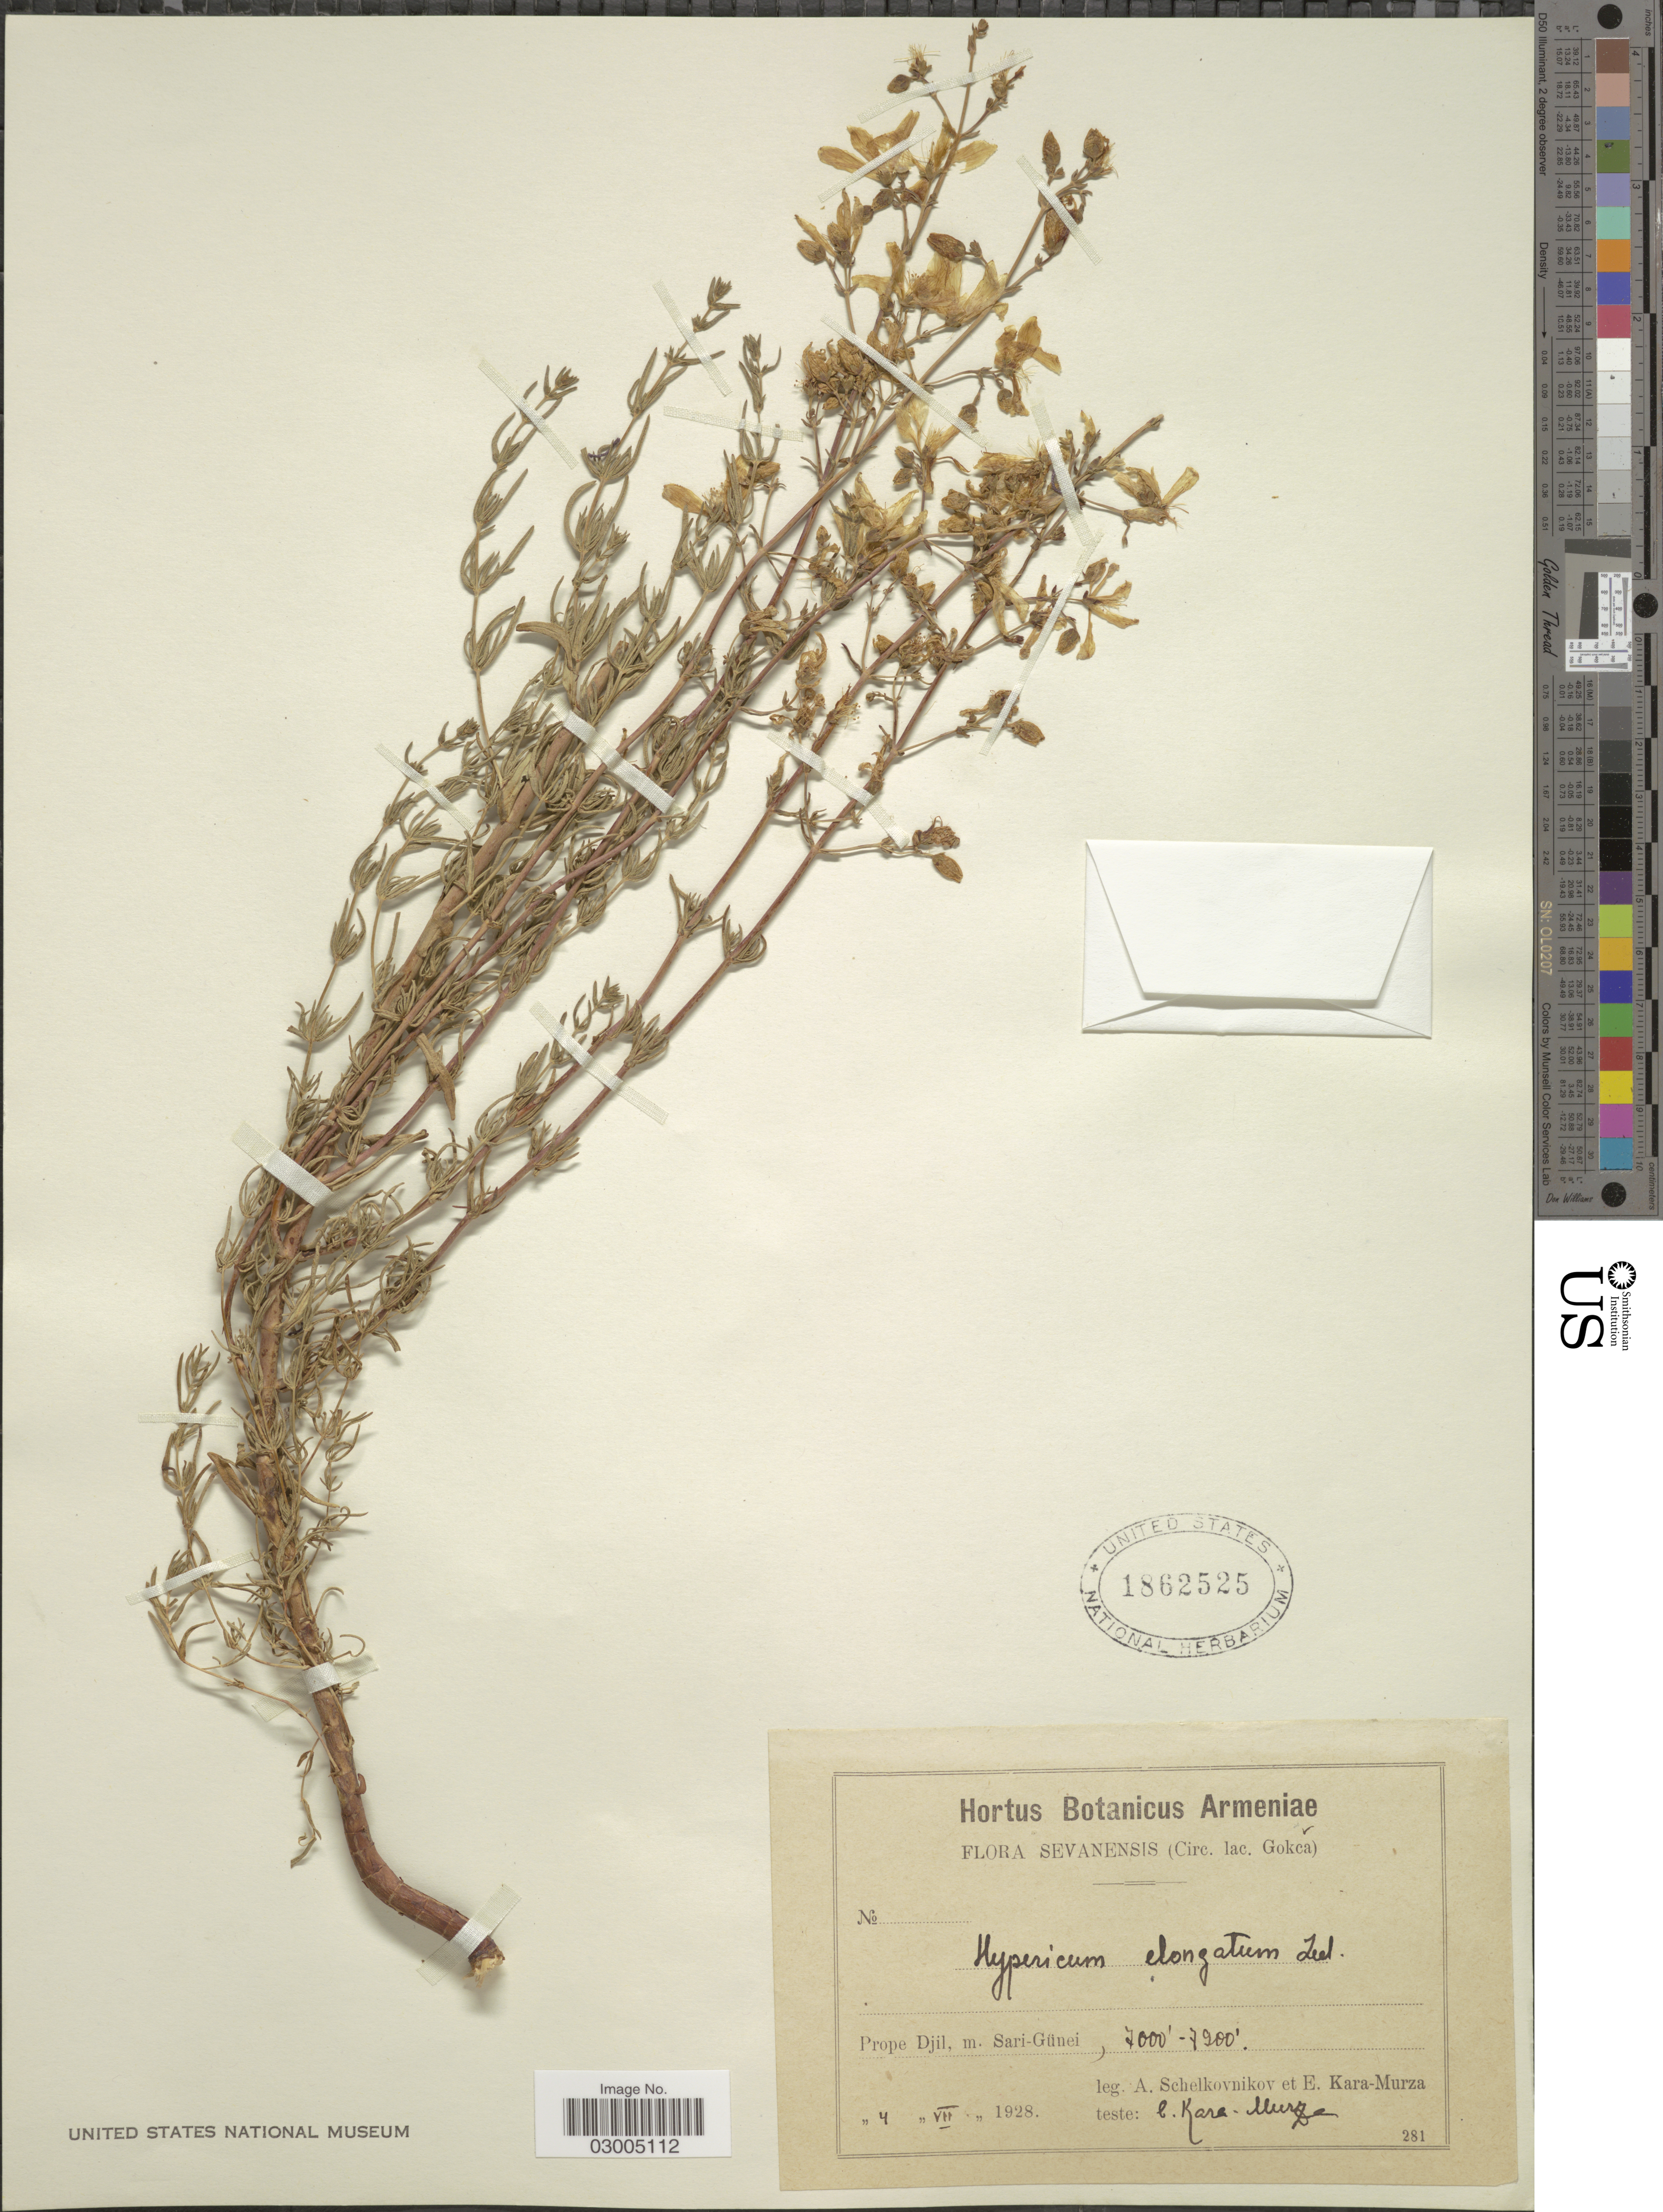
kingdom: Plantae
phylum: Tracheophyta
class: Magnoliopsida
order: Malpighiales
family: Hypericaceae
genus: Hypericum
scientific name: Hypericum elongatum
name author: Ledeb. ex Rchb.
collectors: A. B. Schelkovnikov & E. Kara-Murza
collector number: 281?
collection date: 1928-07-04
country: Armenia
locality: Sevanensis (Cir. lac. Gokca). Prope Djil, m. Sari-Günei.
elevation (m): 2134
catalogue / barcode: US 1862525